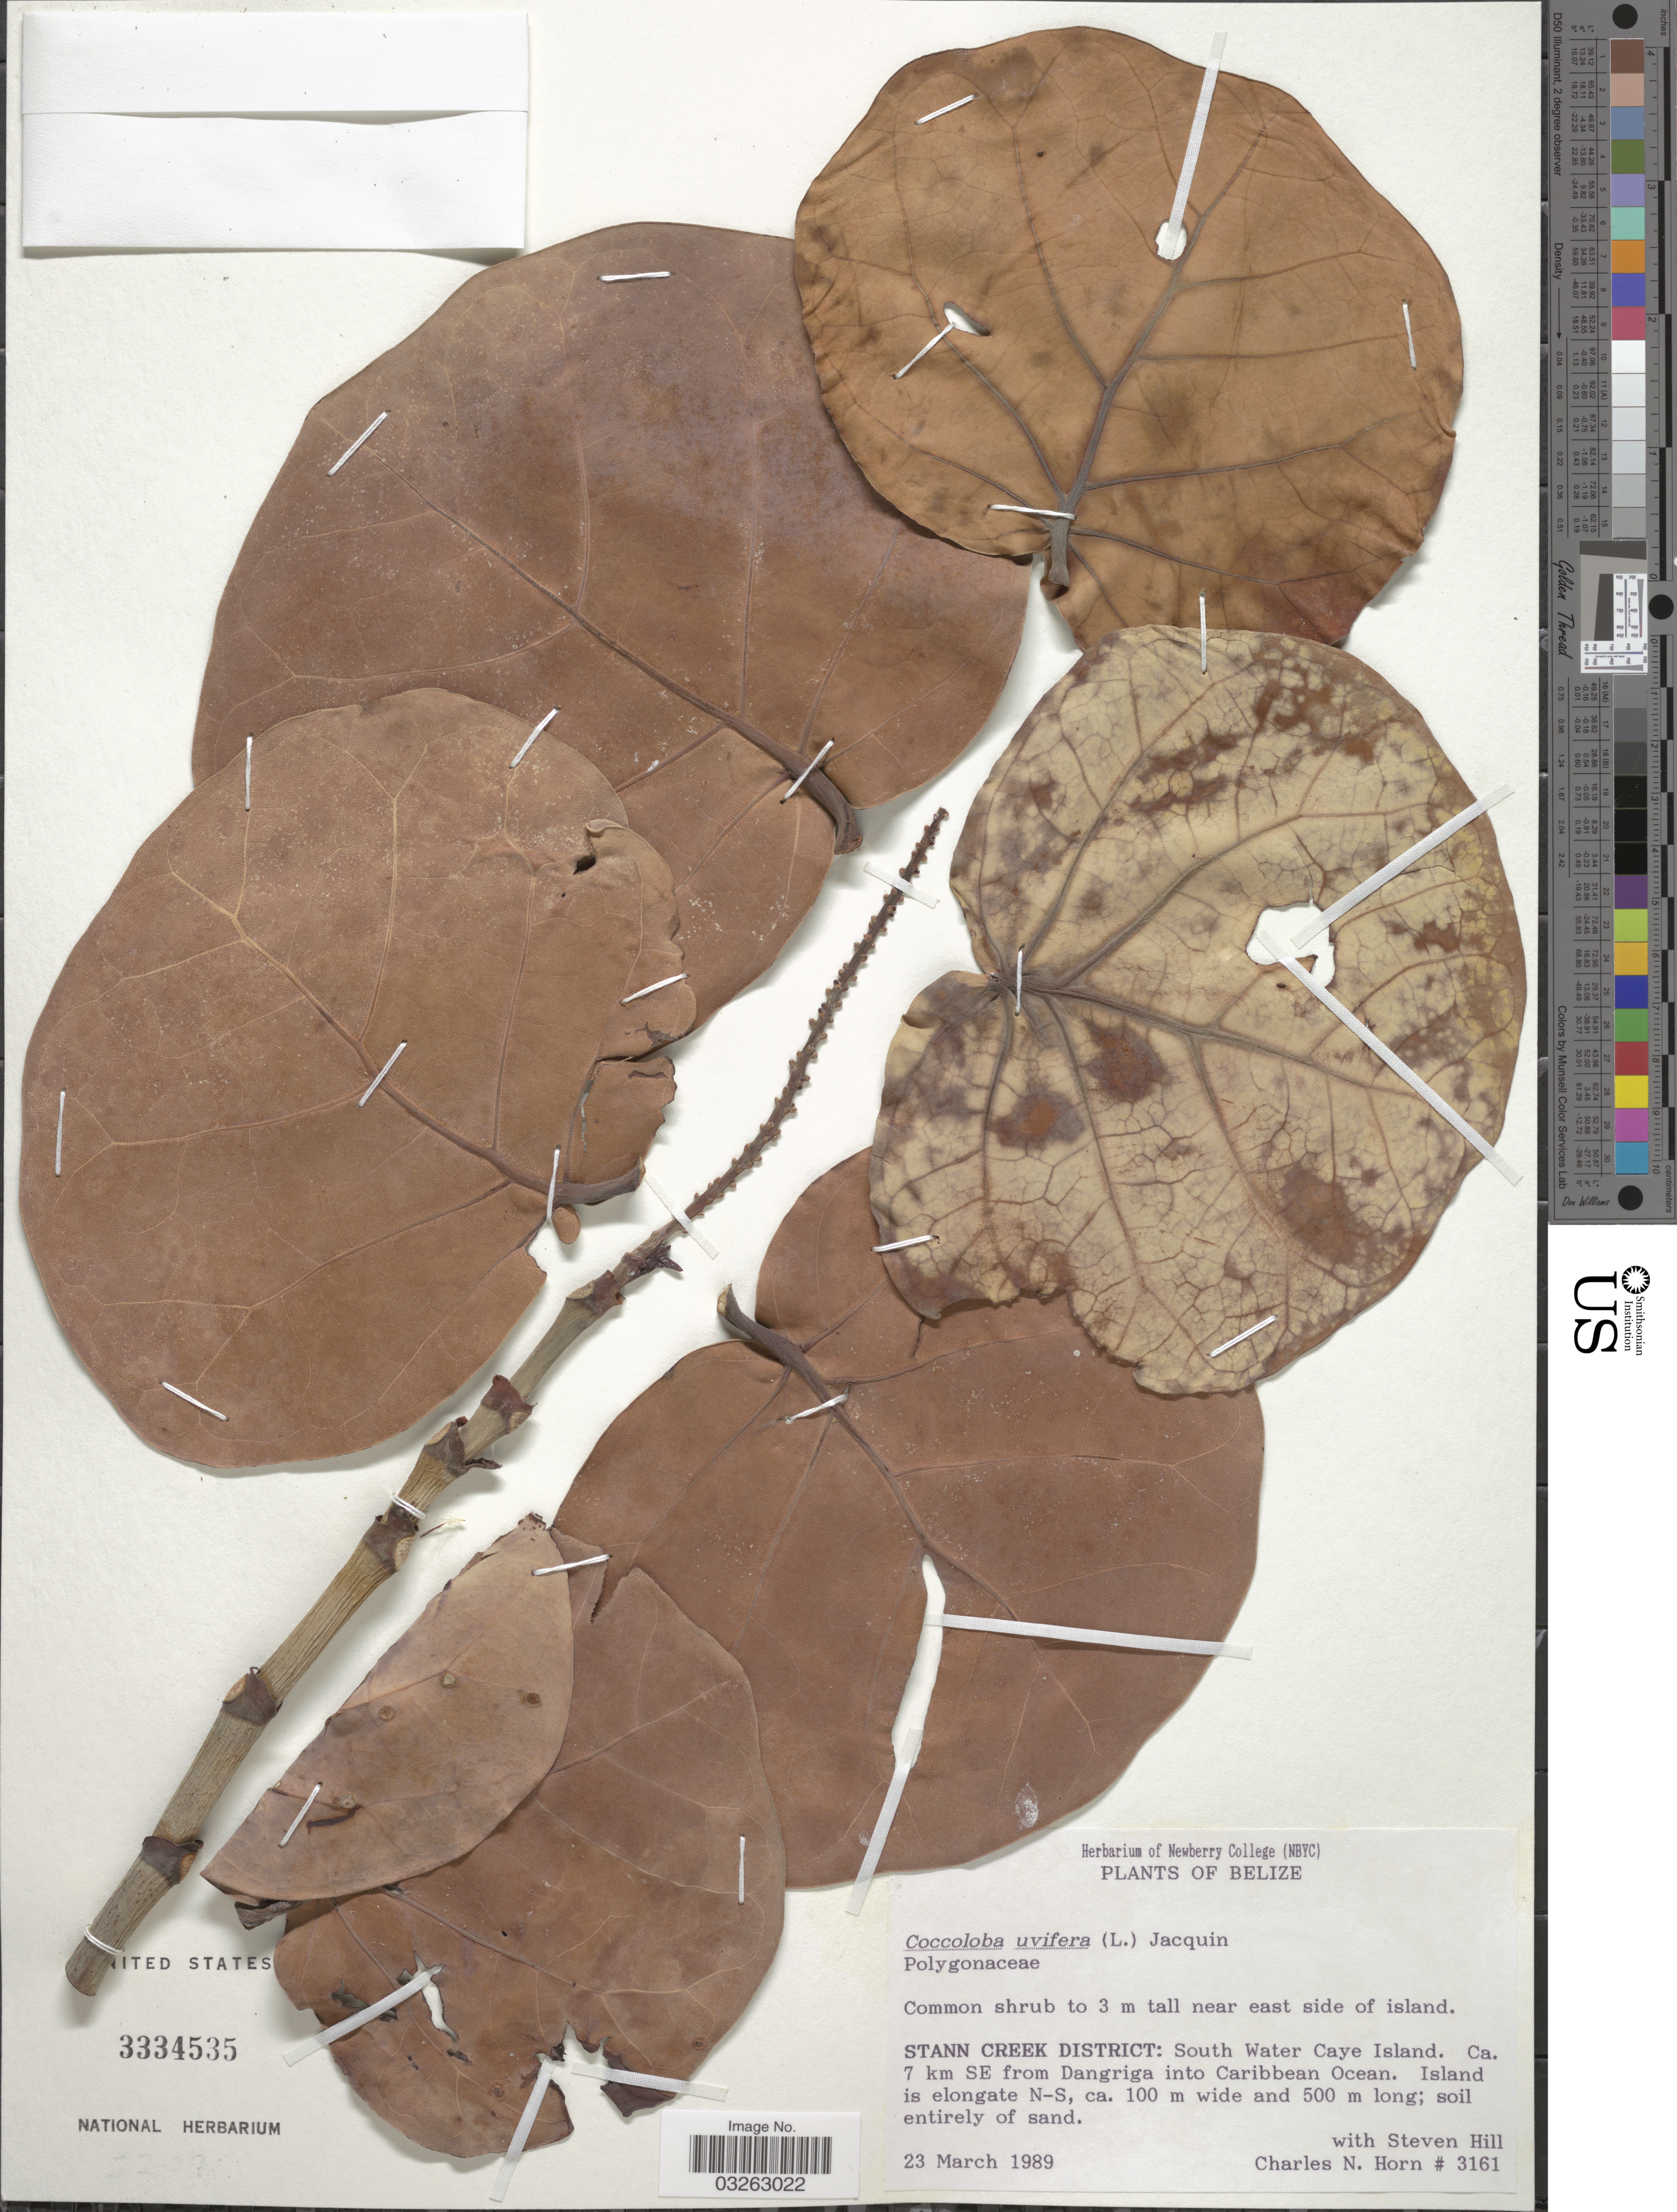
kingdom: Plantae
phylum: Tracheophyta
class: Magnoliopsida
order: Caryophyllales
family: Polygonaceae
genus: Coccoloba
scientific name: Coccoloba uvifera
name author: L.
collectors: C. Horn & S. R. Hill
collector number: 3161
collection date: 1989-03-23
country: Belize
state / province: Stann Creek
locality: Stann Creek District: South Water Caye Island. Ca. 7 km SE from Dongriga into Caribbean Ocean. Island is elongate N-S.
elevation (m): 100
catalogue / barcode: US 3334535